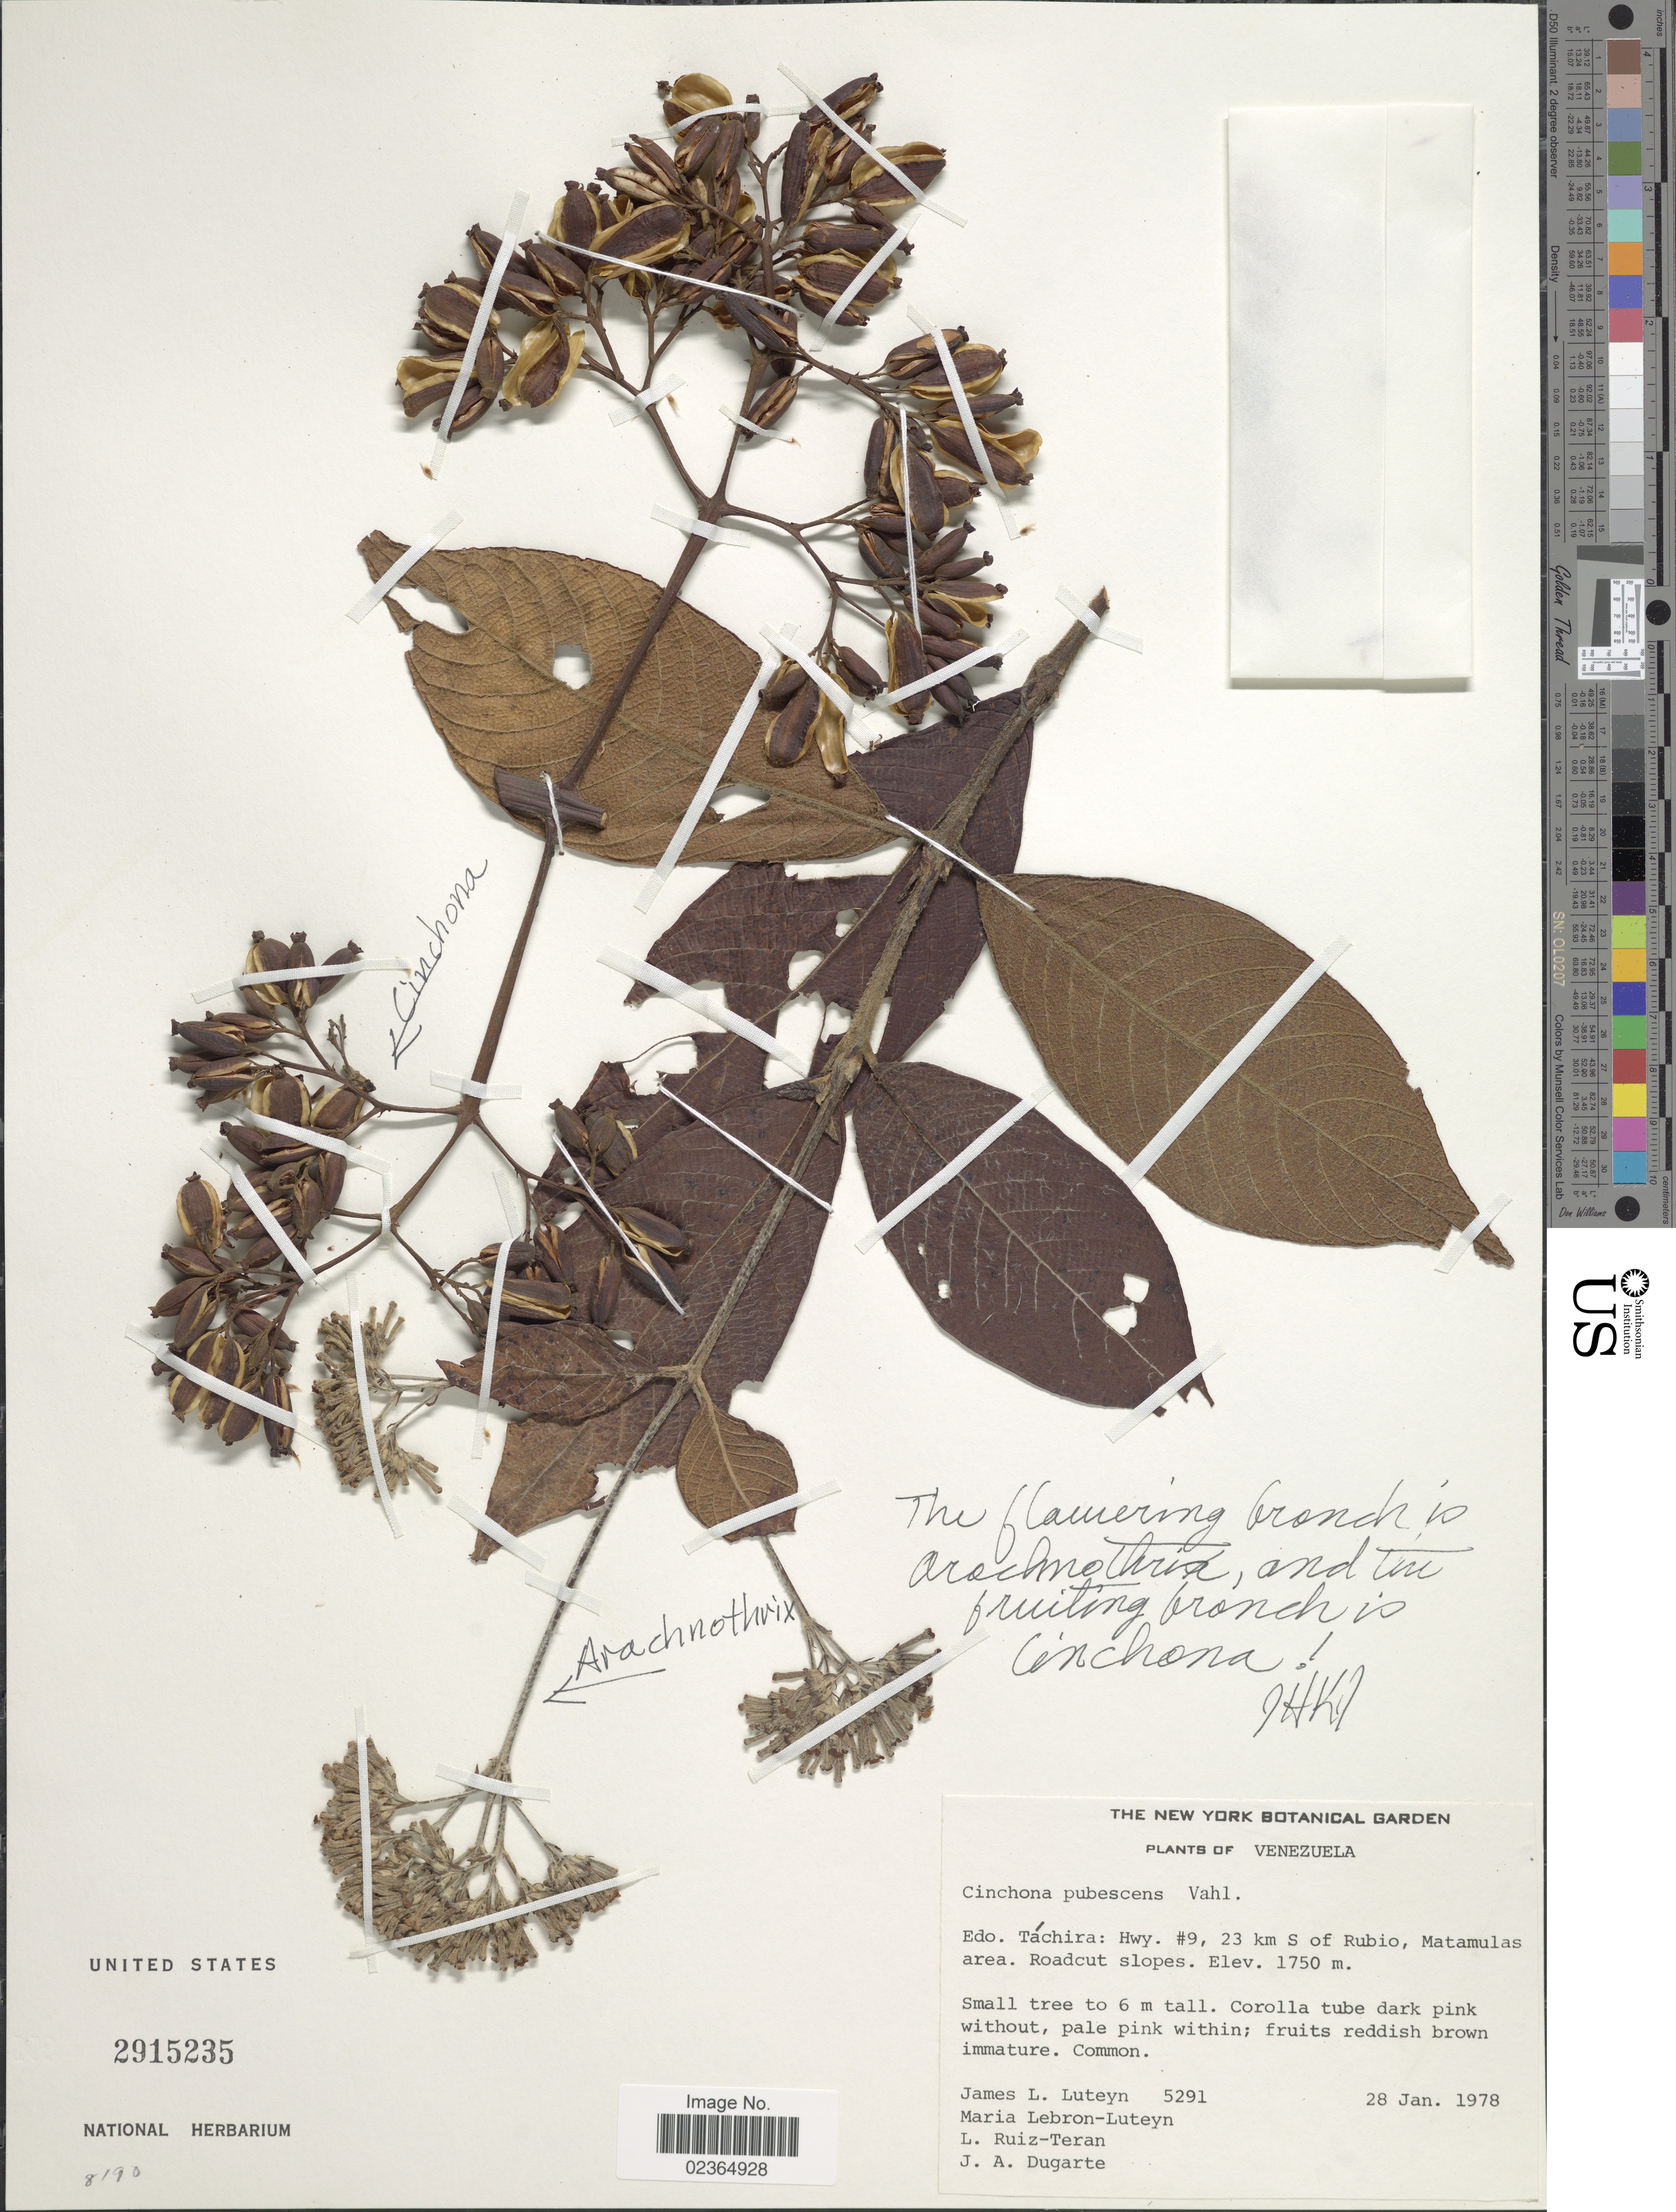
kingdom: Plantae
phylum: Tracheophyta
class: Magnoliopsida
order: Gentianales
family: Rubiaceae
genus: Cinchona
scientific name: Cinchona pubescens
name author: Vahl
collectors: J. L. Luteyn, M. L. Lebrón-Luteyn, L. E. Ruíz-Terán & J. Dugarte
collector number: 5291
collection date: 1978-01-28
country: Venezuela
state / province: Tachira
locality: Hwy. #9, 23 km S of Rubio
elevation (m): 1750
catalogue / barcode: US 2915235